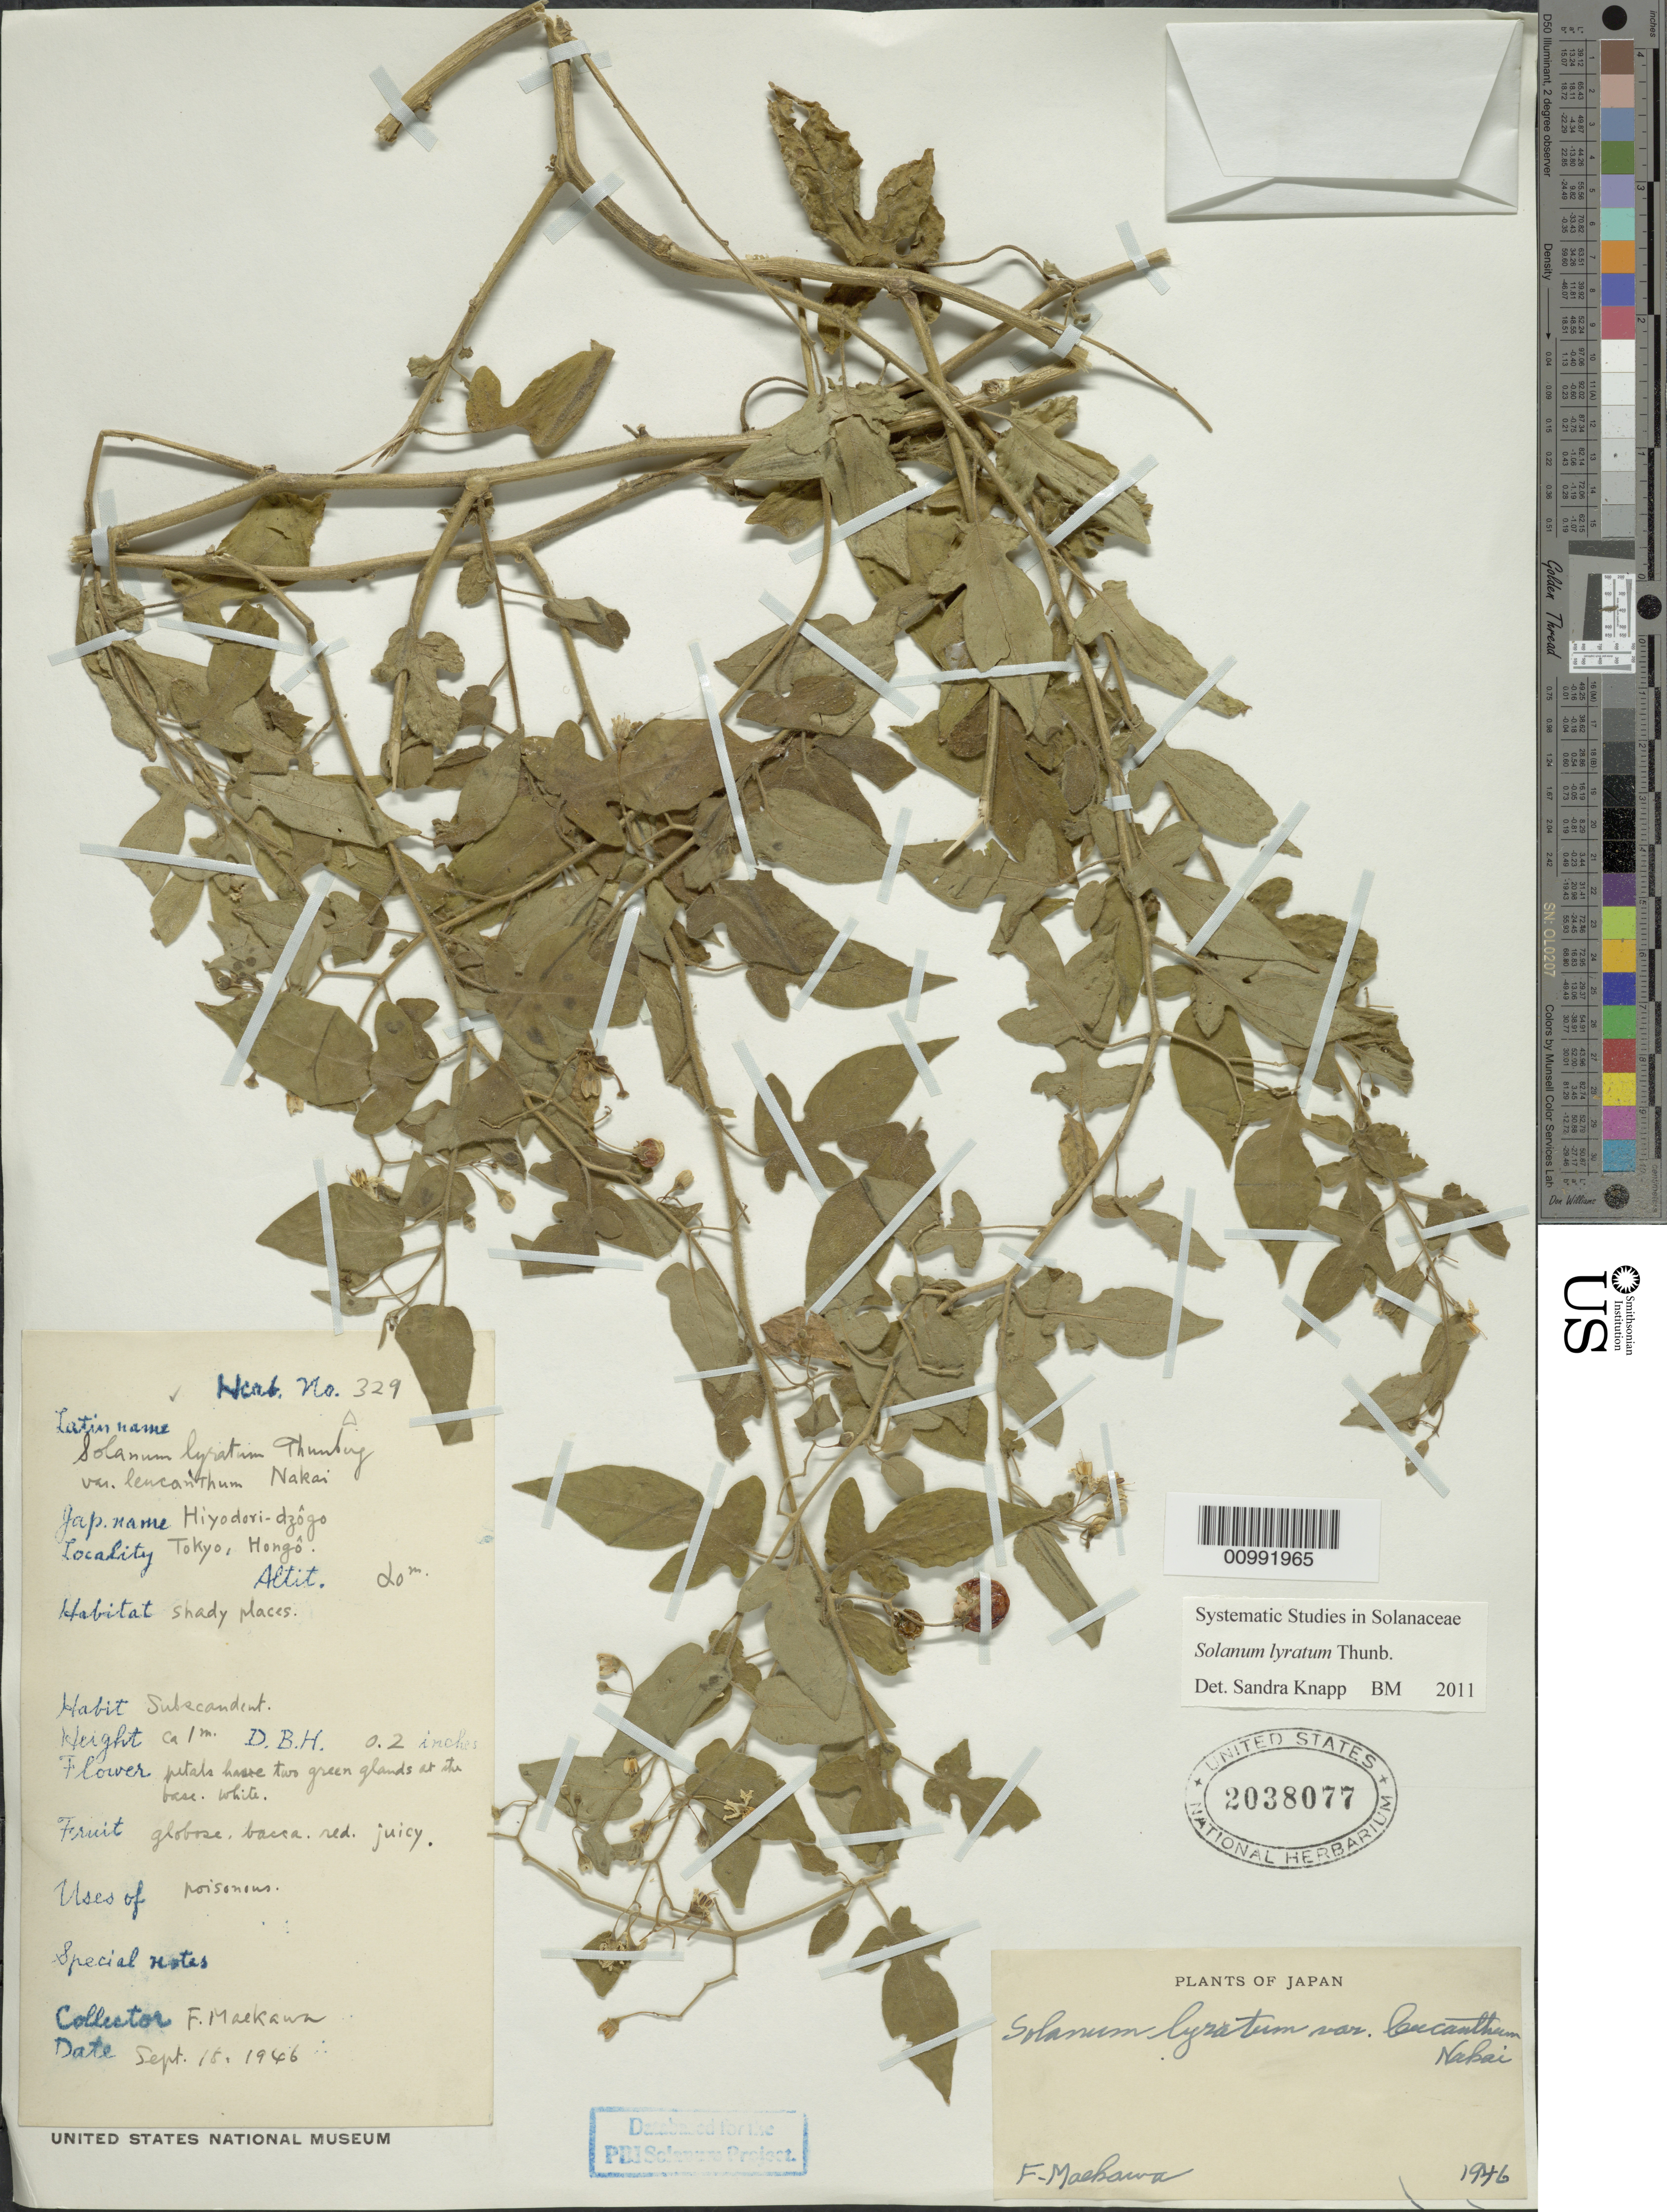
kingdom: Plantae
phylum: Tracheophyta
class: Magnoliopsida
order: Solanales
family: Solanaceae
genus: Solanum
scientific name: Solanum lyratum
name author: Thunb.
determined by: Knapp, S. D.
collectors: F. Maekawa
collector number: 329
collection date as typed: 15 Sep 1946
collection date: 1946-09-15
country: Japan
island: Honshu I.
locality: Hongo^, Hiydoridzogo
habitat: sandy places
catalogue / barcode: US 2038077